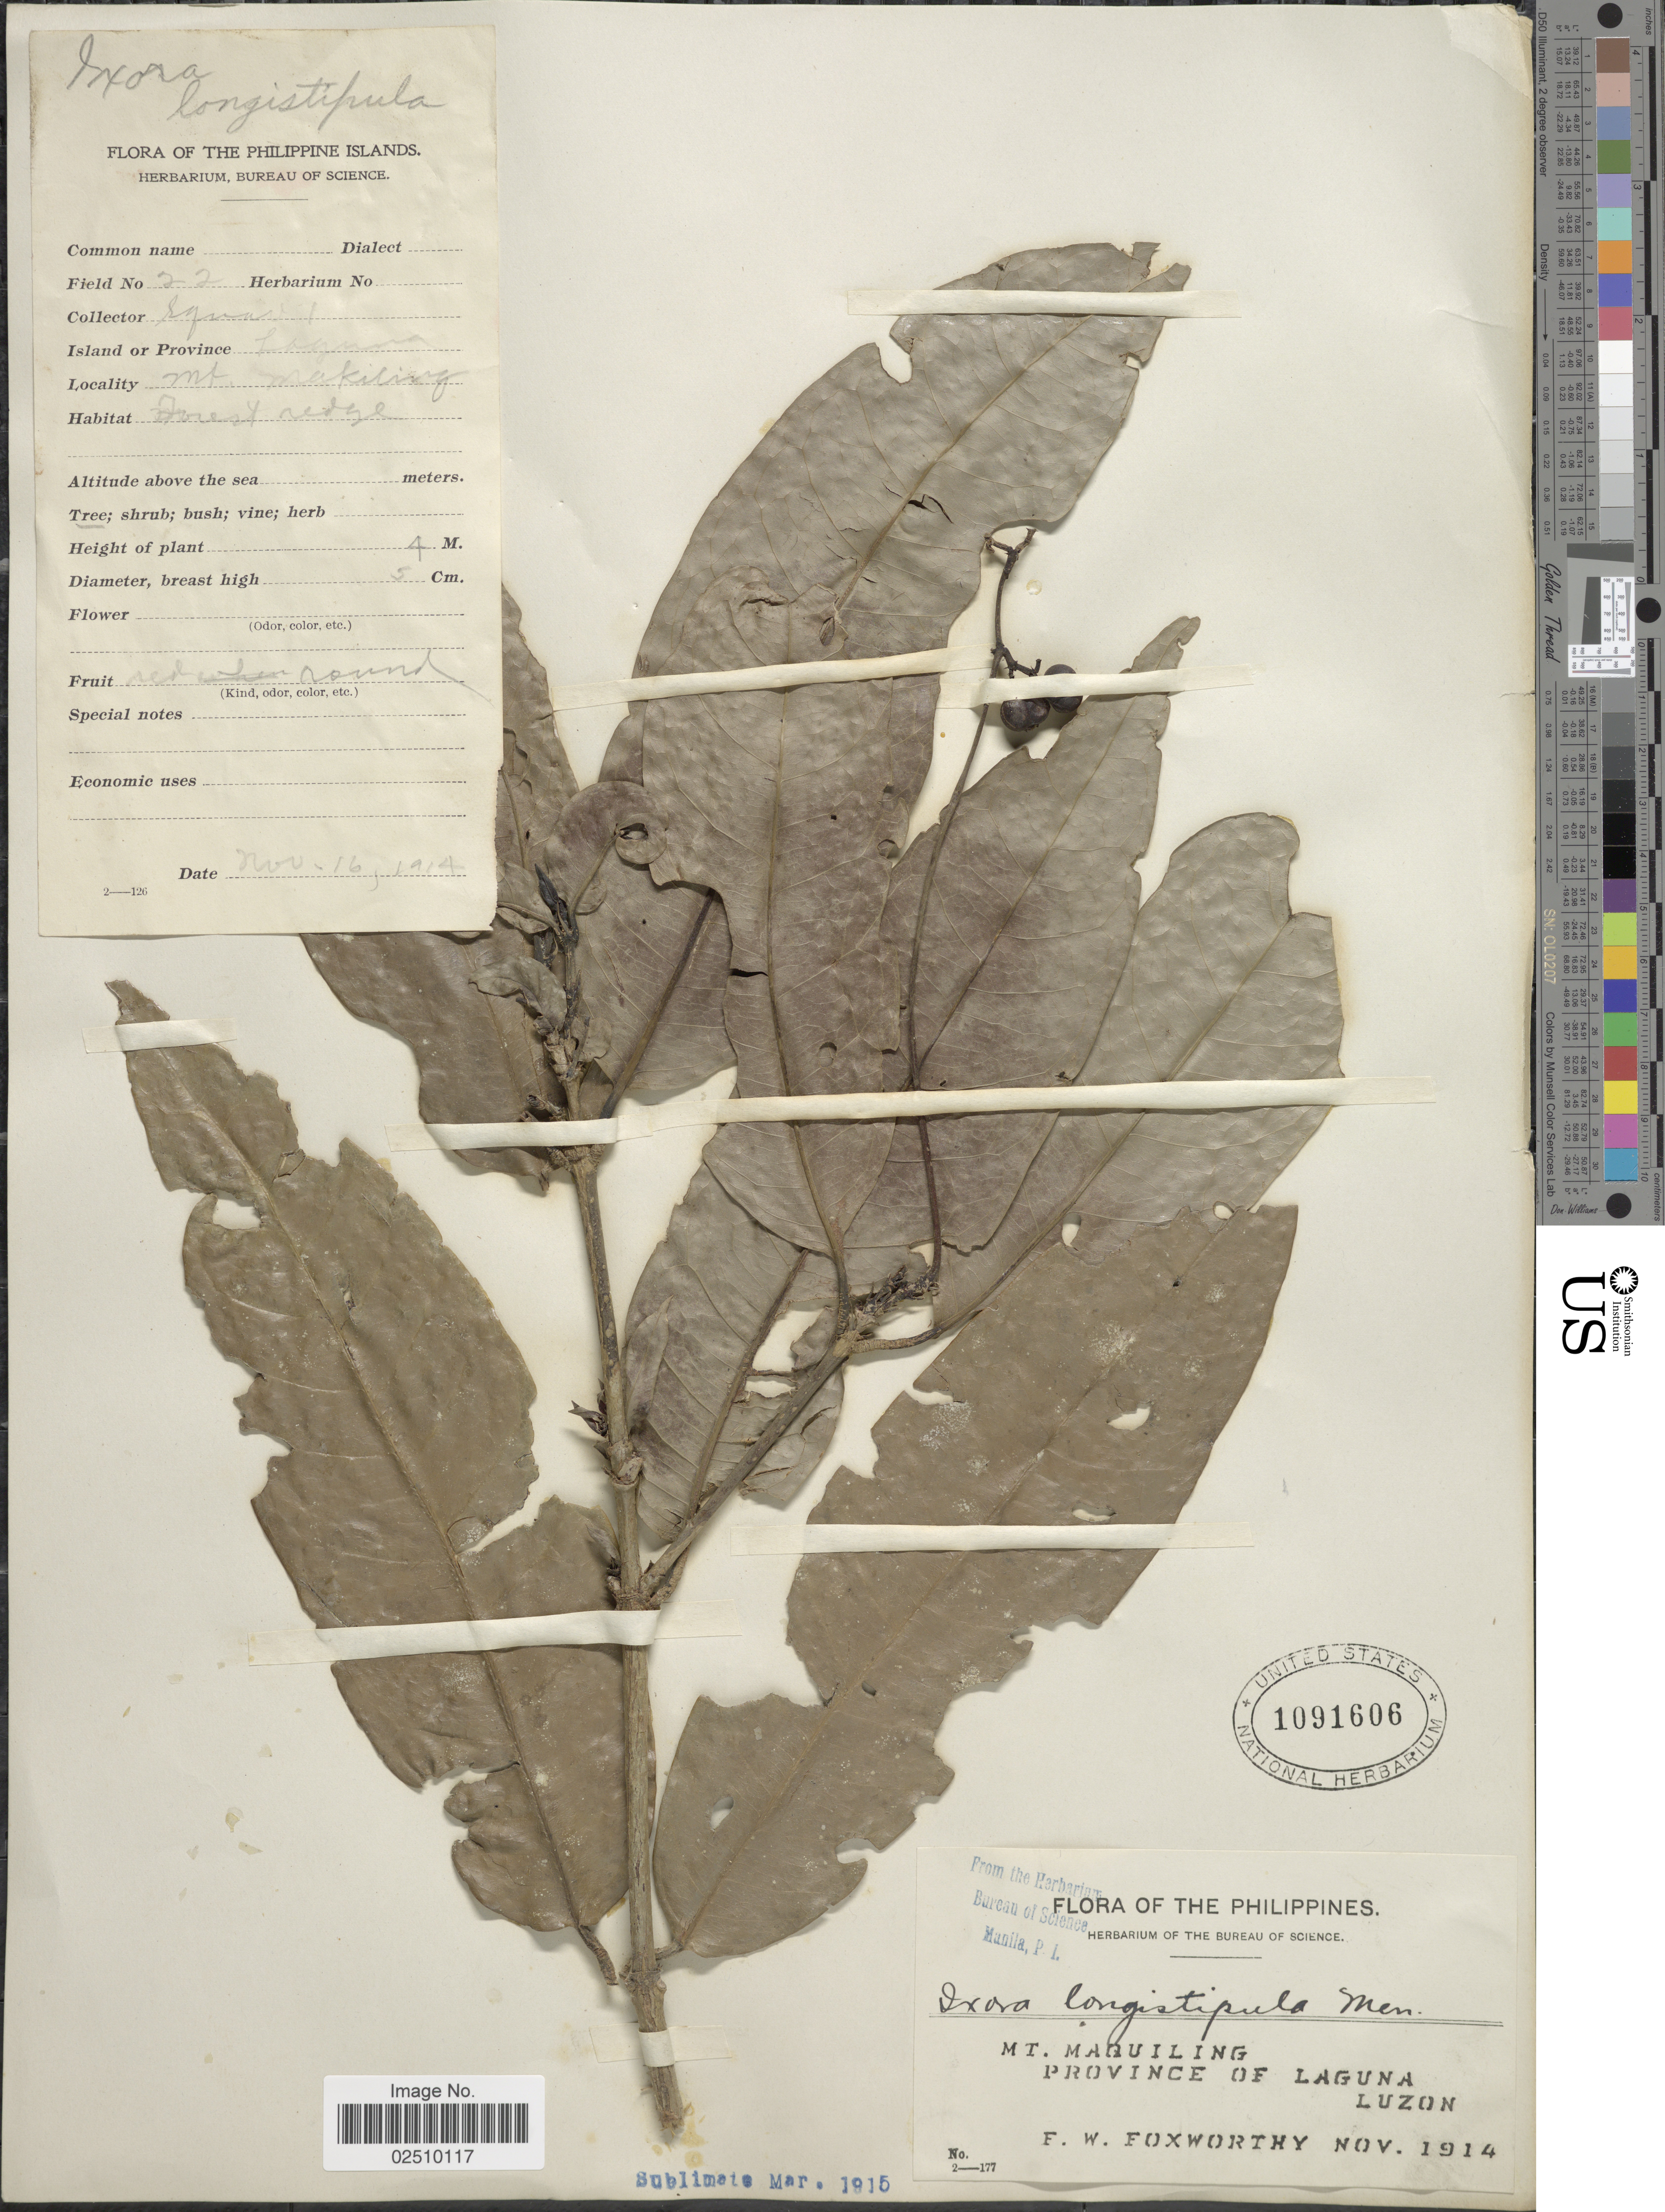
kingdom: Plantae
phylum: Tracheophyta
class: Magnoliopsida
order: Gentianales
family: Rubiaceae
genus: Ixora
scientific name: Ixora longistipula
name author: Merr.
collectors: F. W. Foxworthy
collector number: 22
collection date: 1914-11-16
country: Philippines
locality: Mt. Maquiling. Province of Laguna, Luzon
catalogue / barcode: US 1091606